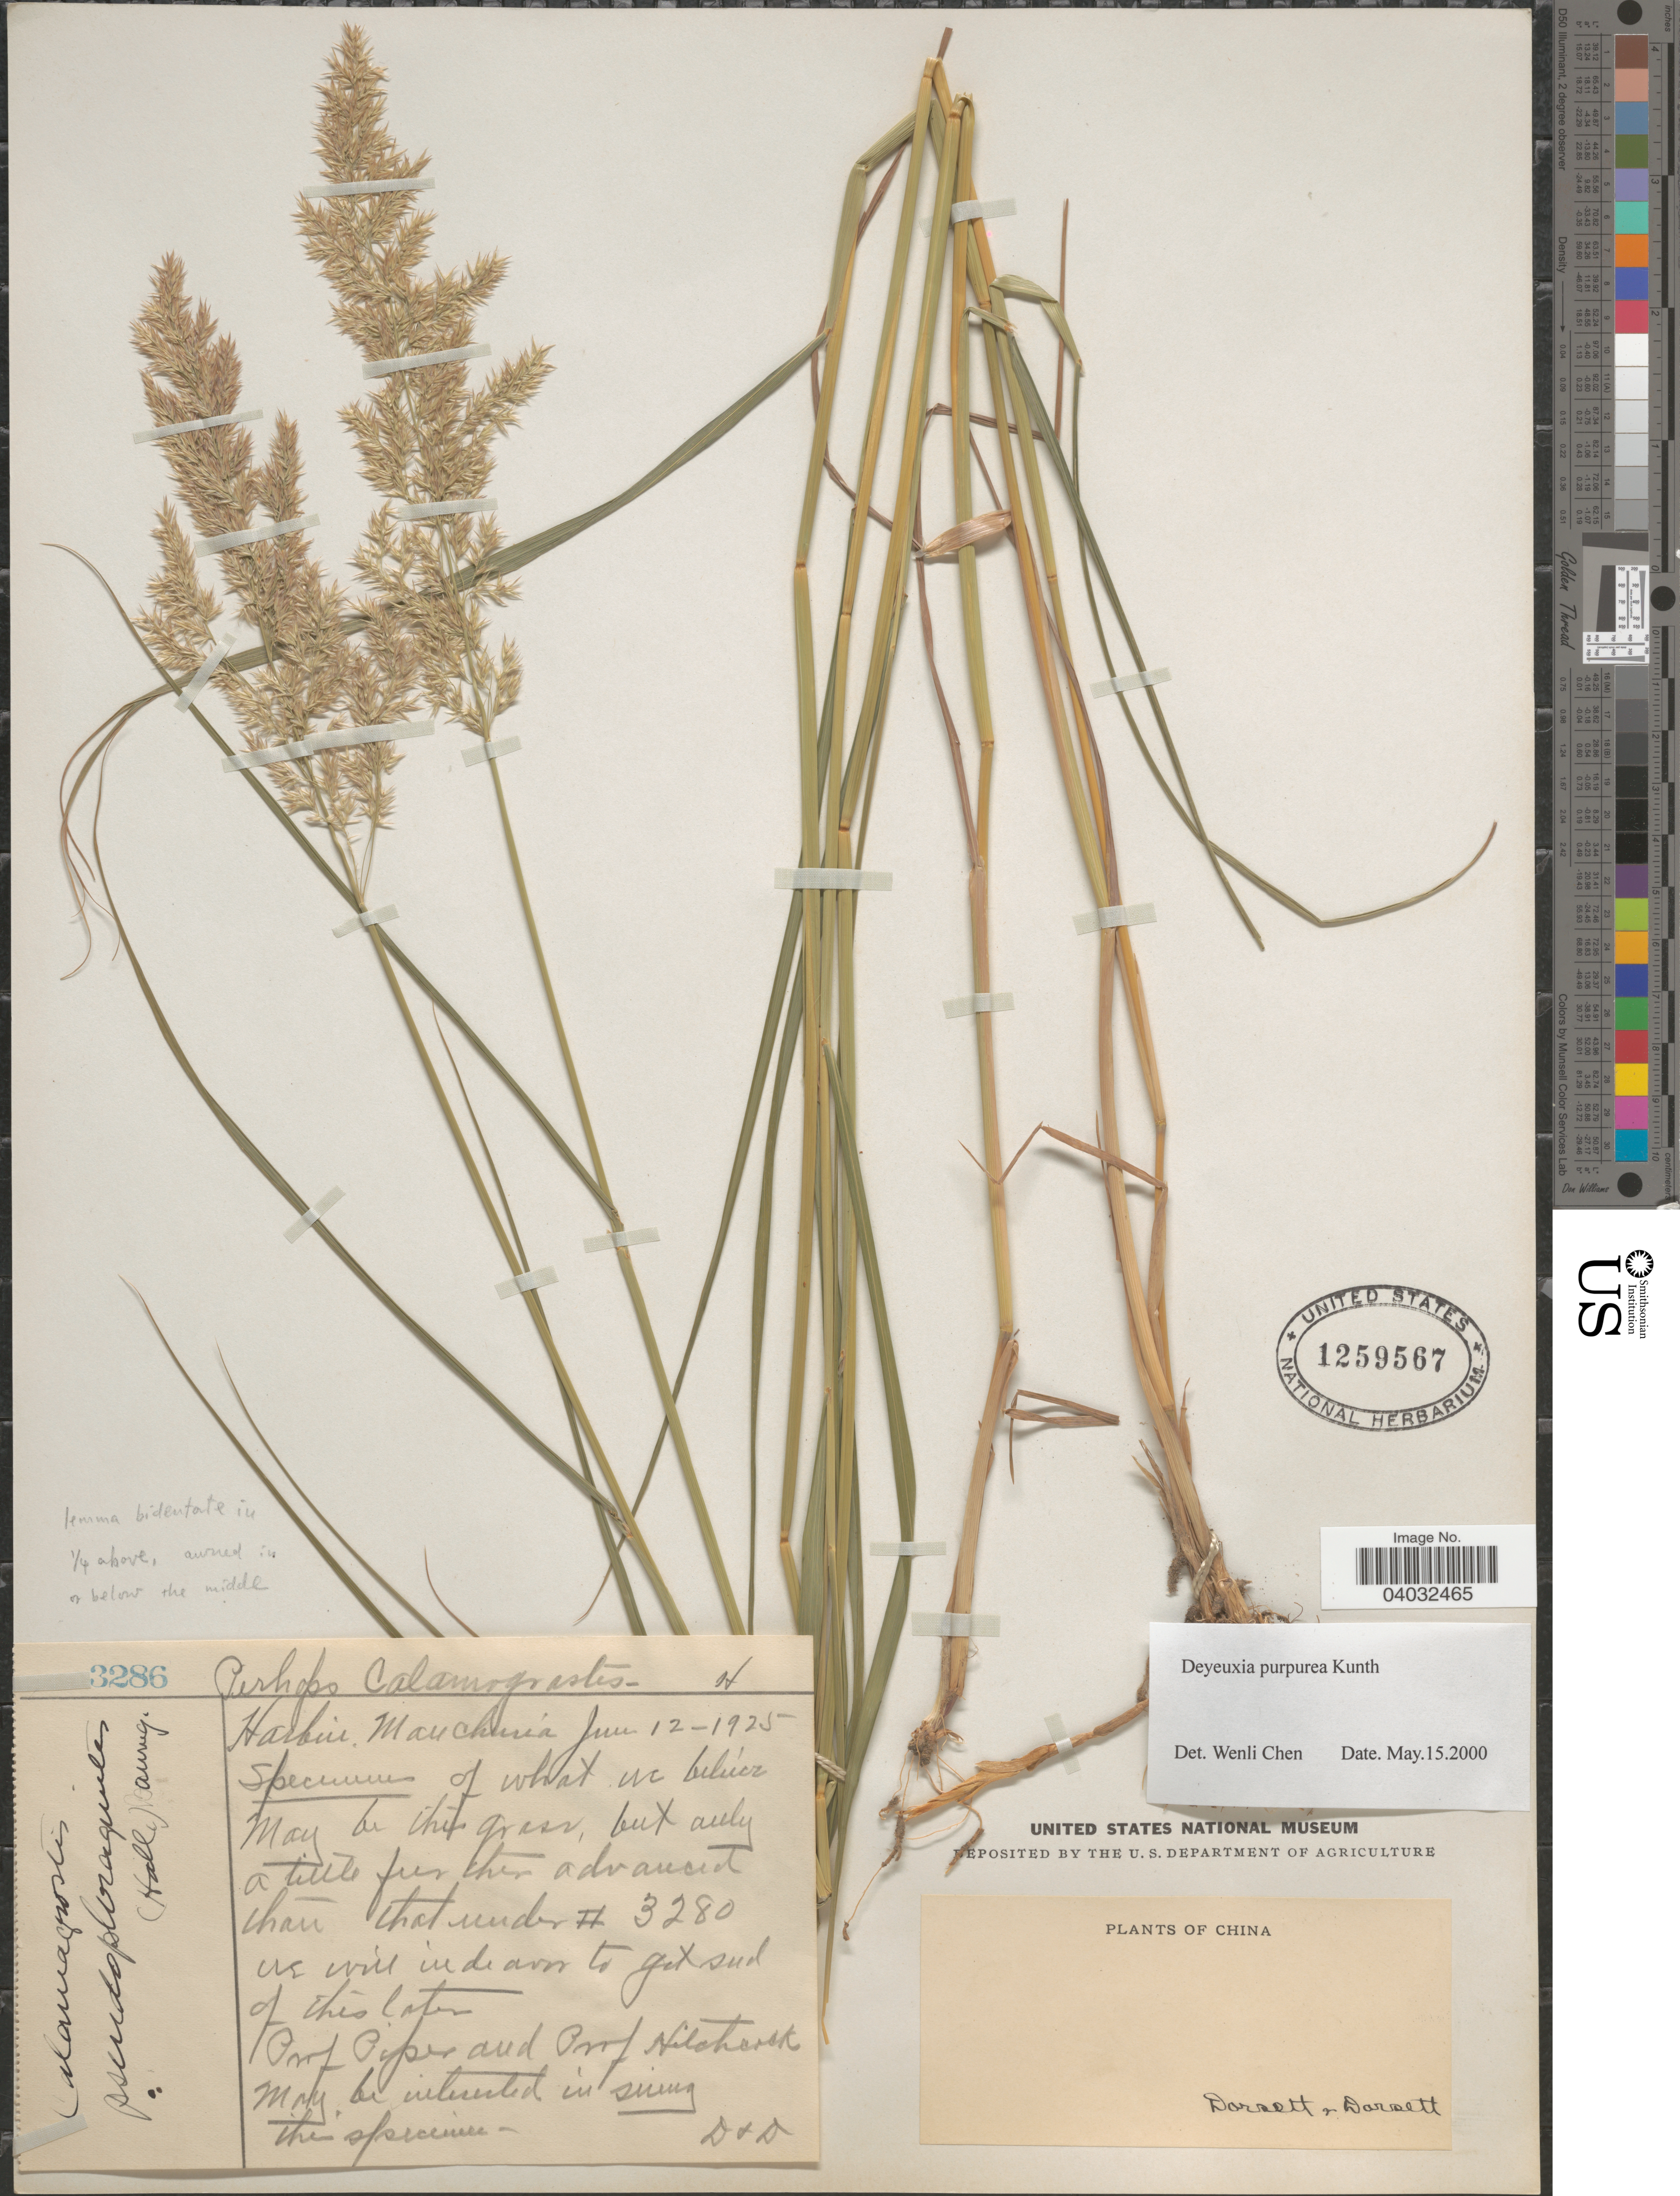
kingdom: Plantae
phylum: Tracheophyta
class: Liliopsida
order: Poales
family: Poaceae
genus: Calamagrostis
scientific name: Calamagrostis purpurea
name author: (Trin.) Trin.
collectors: -- Dorsett & -- Dorsett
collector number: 3286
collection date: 1925-06-12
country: China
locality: Harbin, Manchuria.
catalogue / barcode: US 1259567